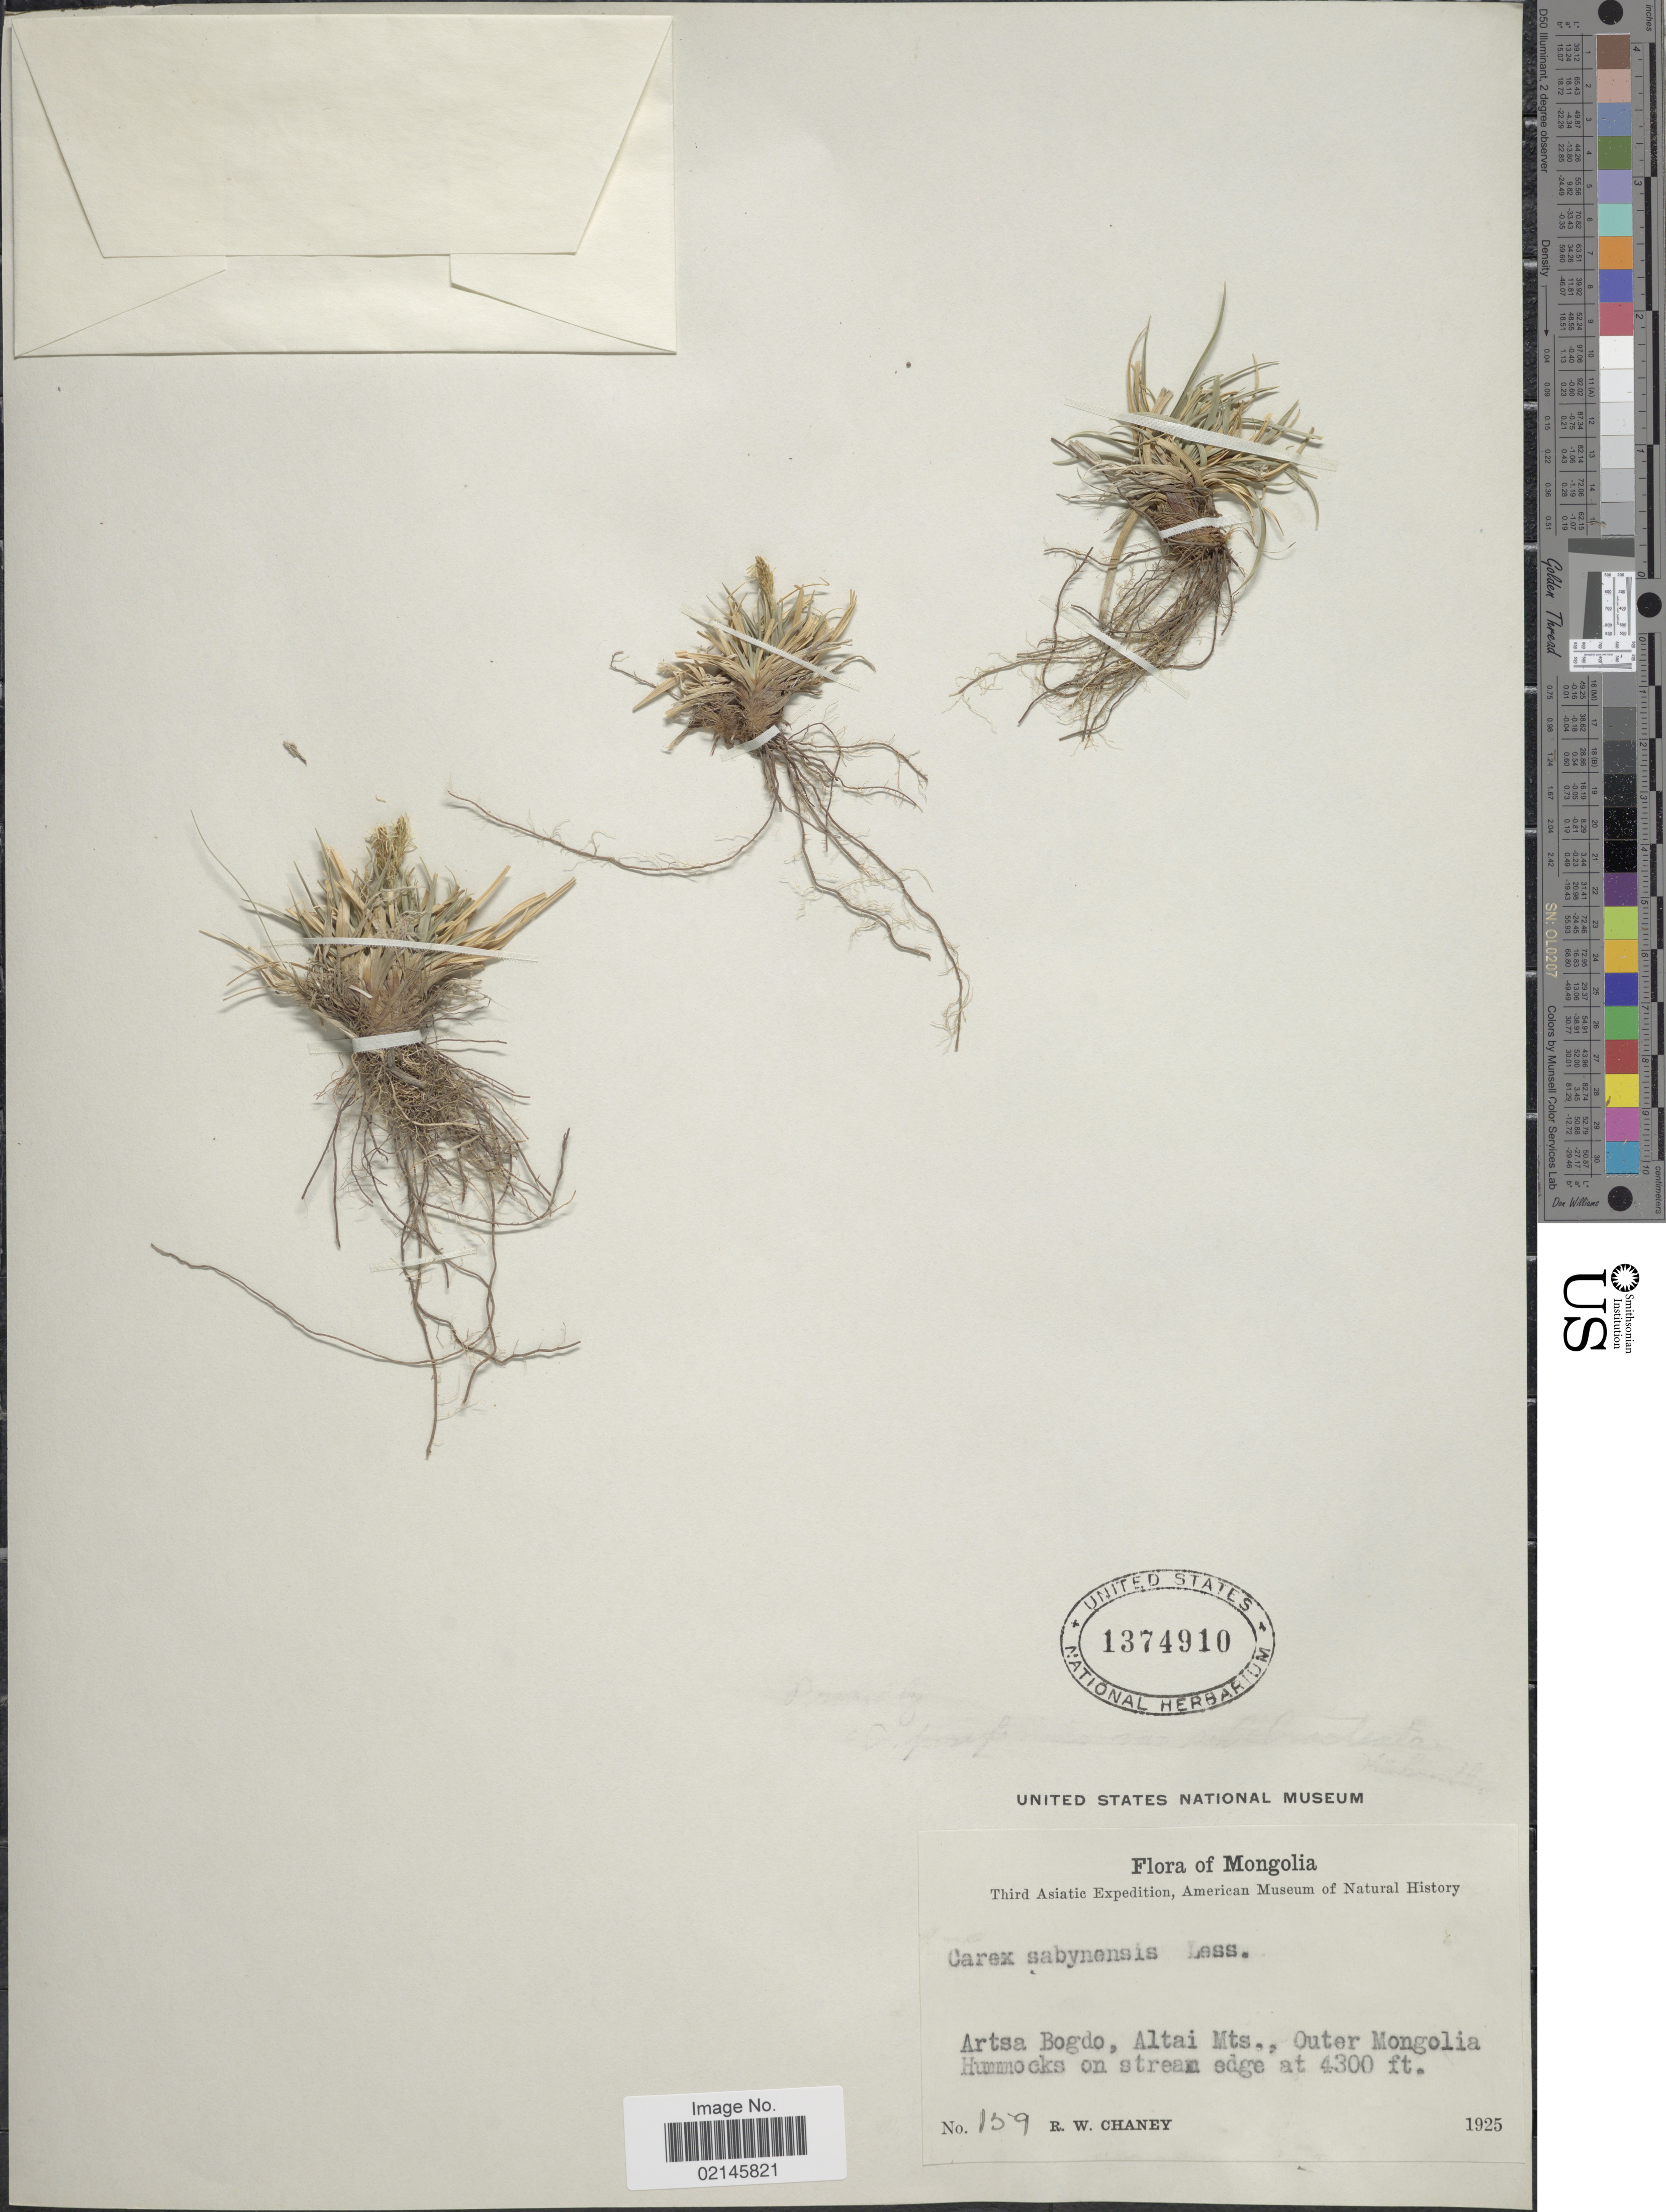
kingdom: Plantae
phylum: Tracheophyta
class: Liliopsida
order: Poales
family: Cyperaceae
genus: Carex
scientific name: Carex sabynensis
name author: Less. ex Kunth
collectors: R. Chaney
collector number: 159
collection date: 1925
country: Mongolia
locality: Mongolia. Artsa Bogdo, Altai Mts. Outer Mongolia Hummocks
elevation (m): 1311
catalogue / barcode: US 1374910